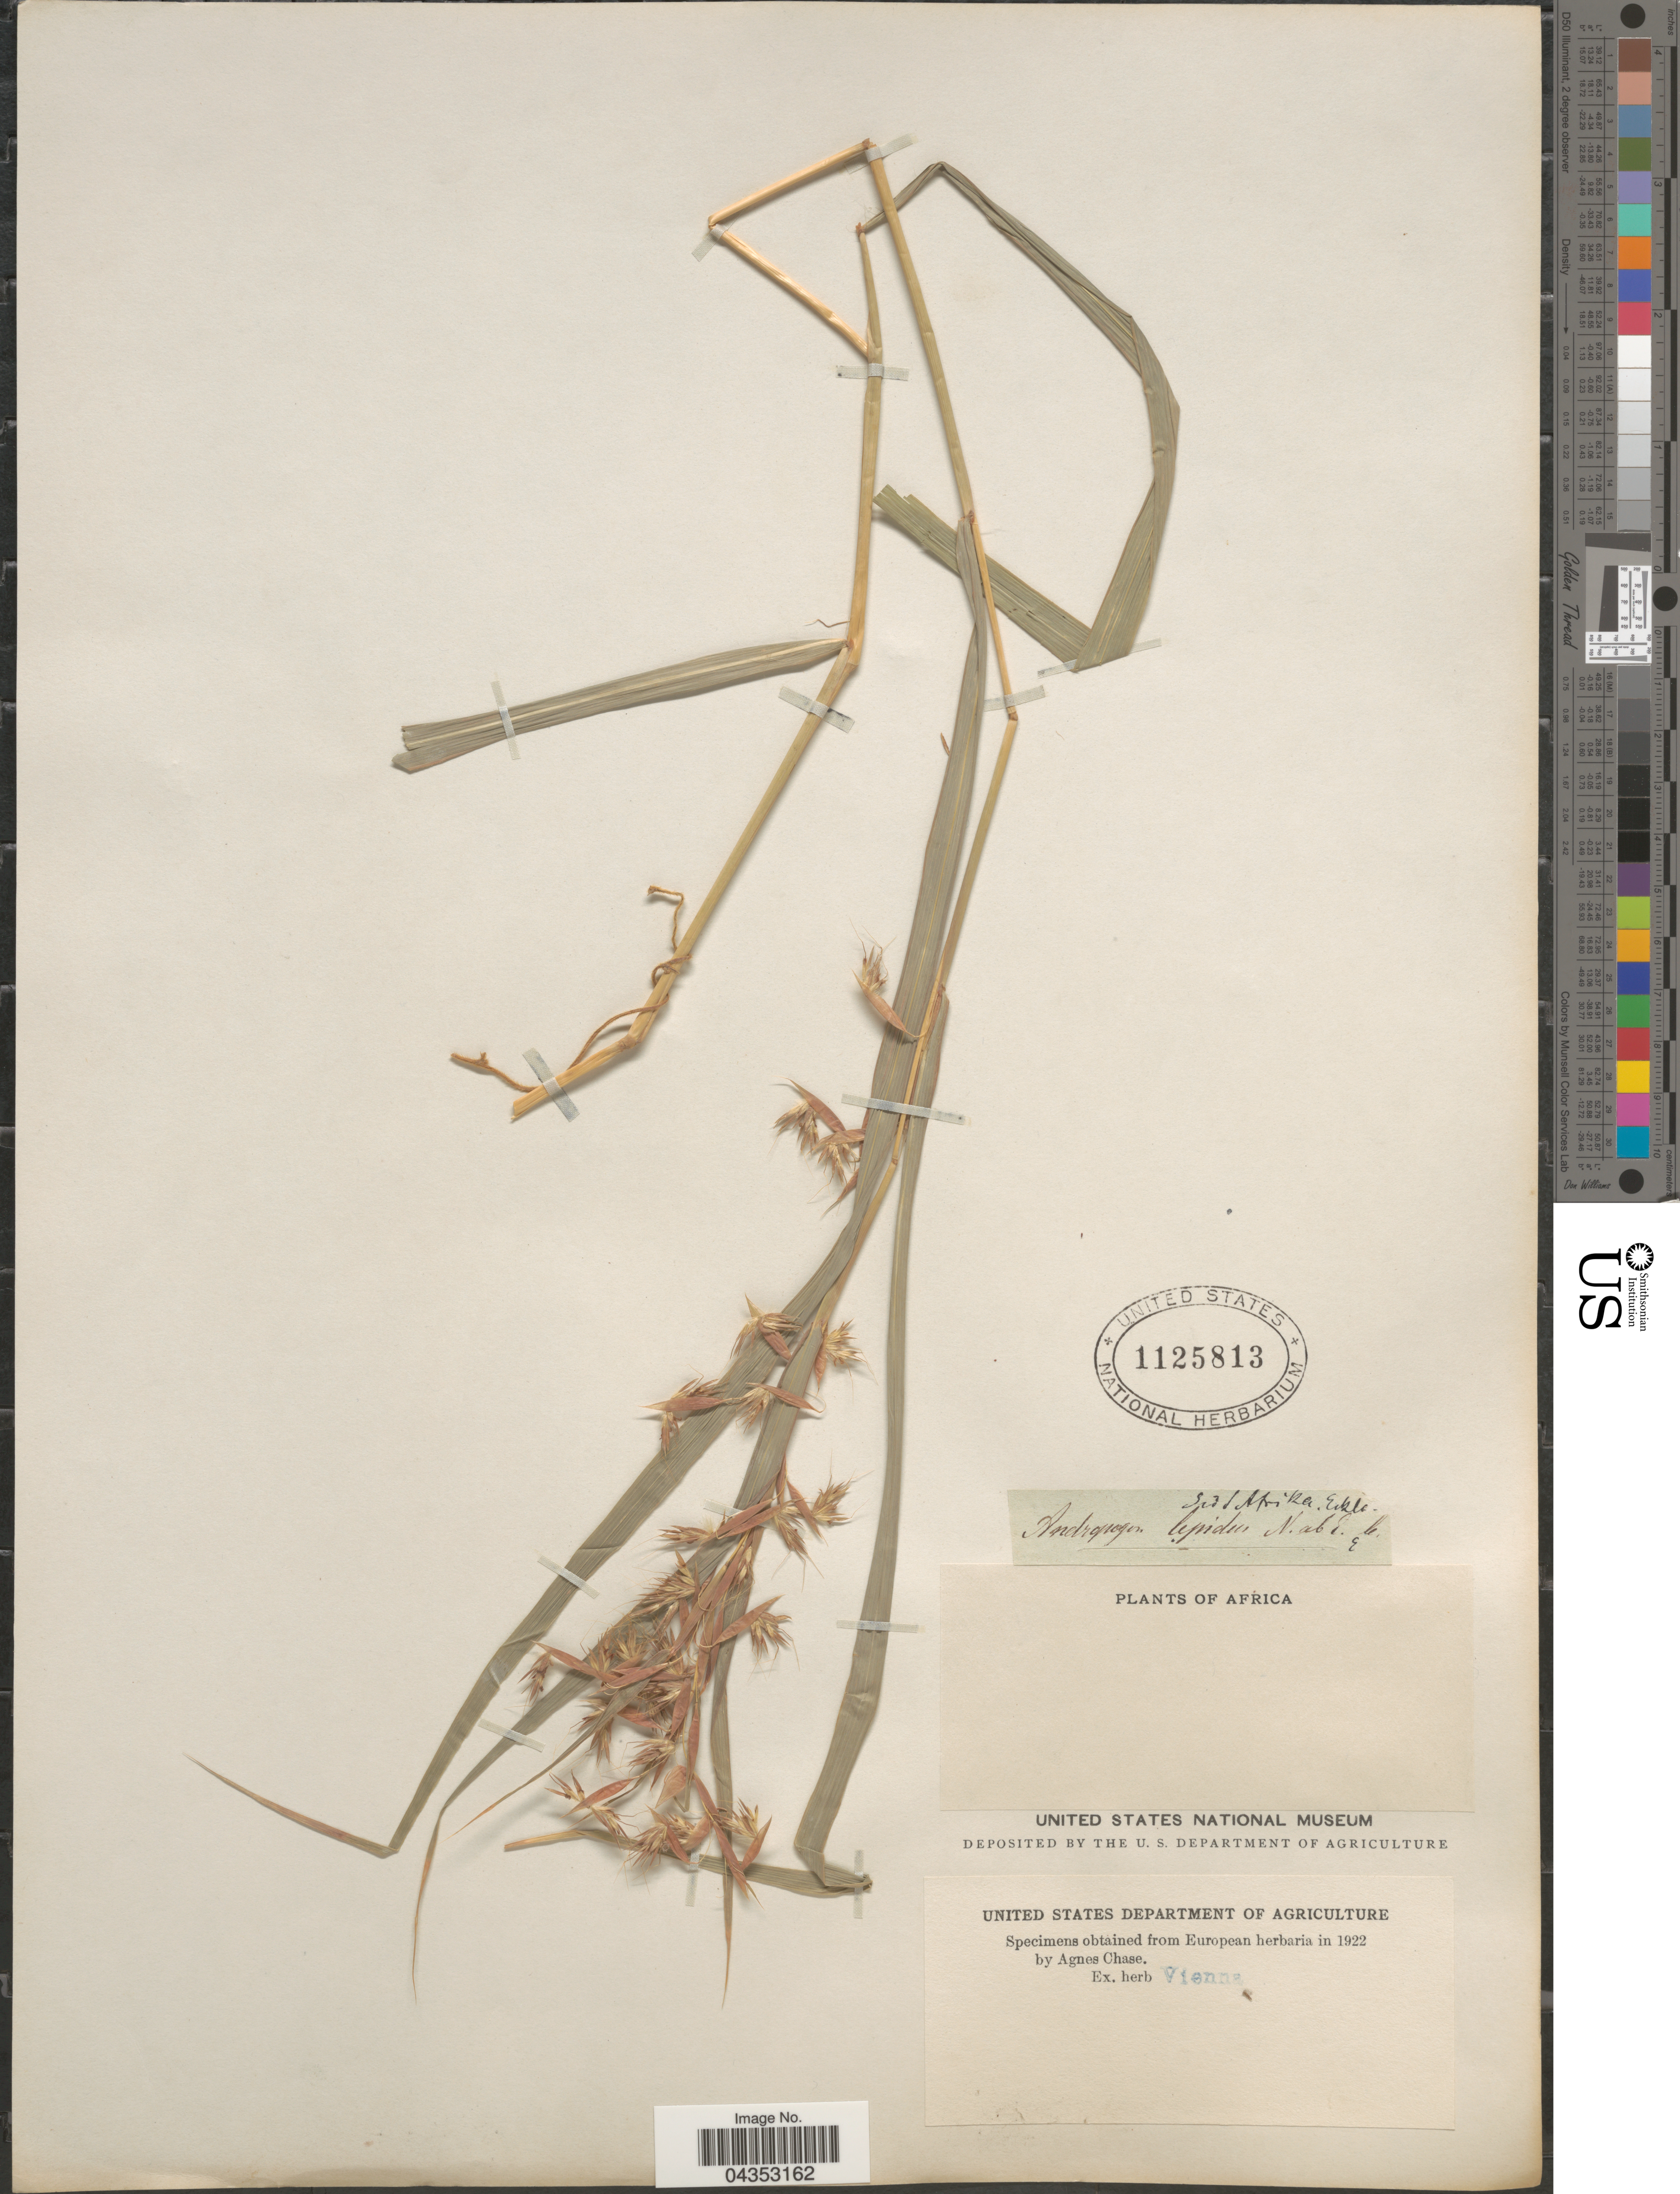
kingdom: Plantae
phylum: Tracheophyta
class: Liliopsida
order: Poales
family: Poaceae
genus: Hyparrhenia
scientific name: Hyparrhenia cymbaria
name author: (L.) Stapf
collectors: ex herb. Vienna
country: South Africa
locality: Sud Afrika.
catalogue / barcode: US 1125813